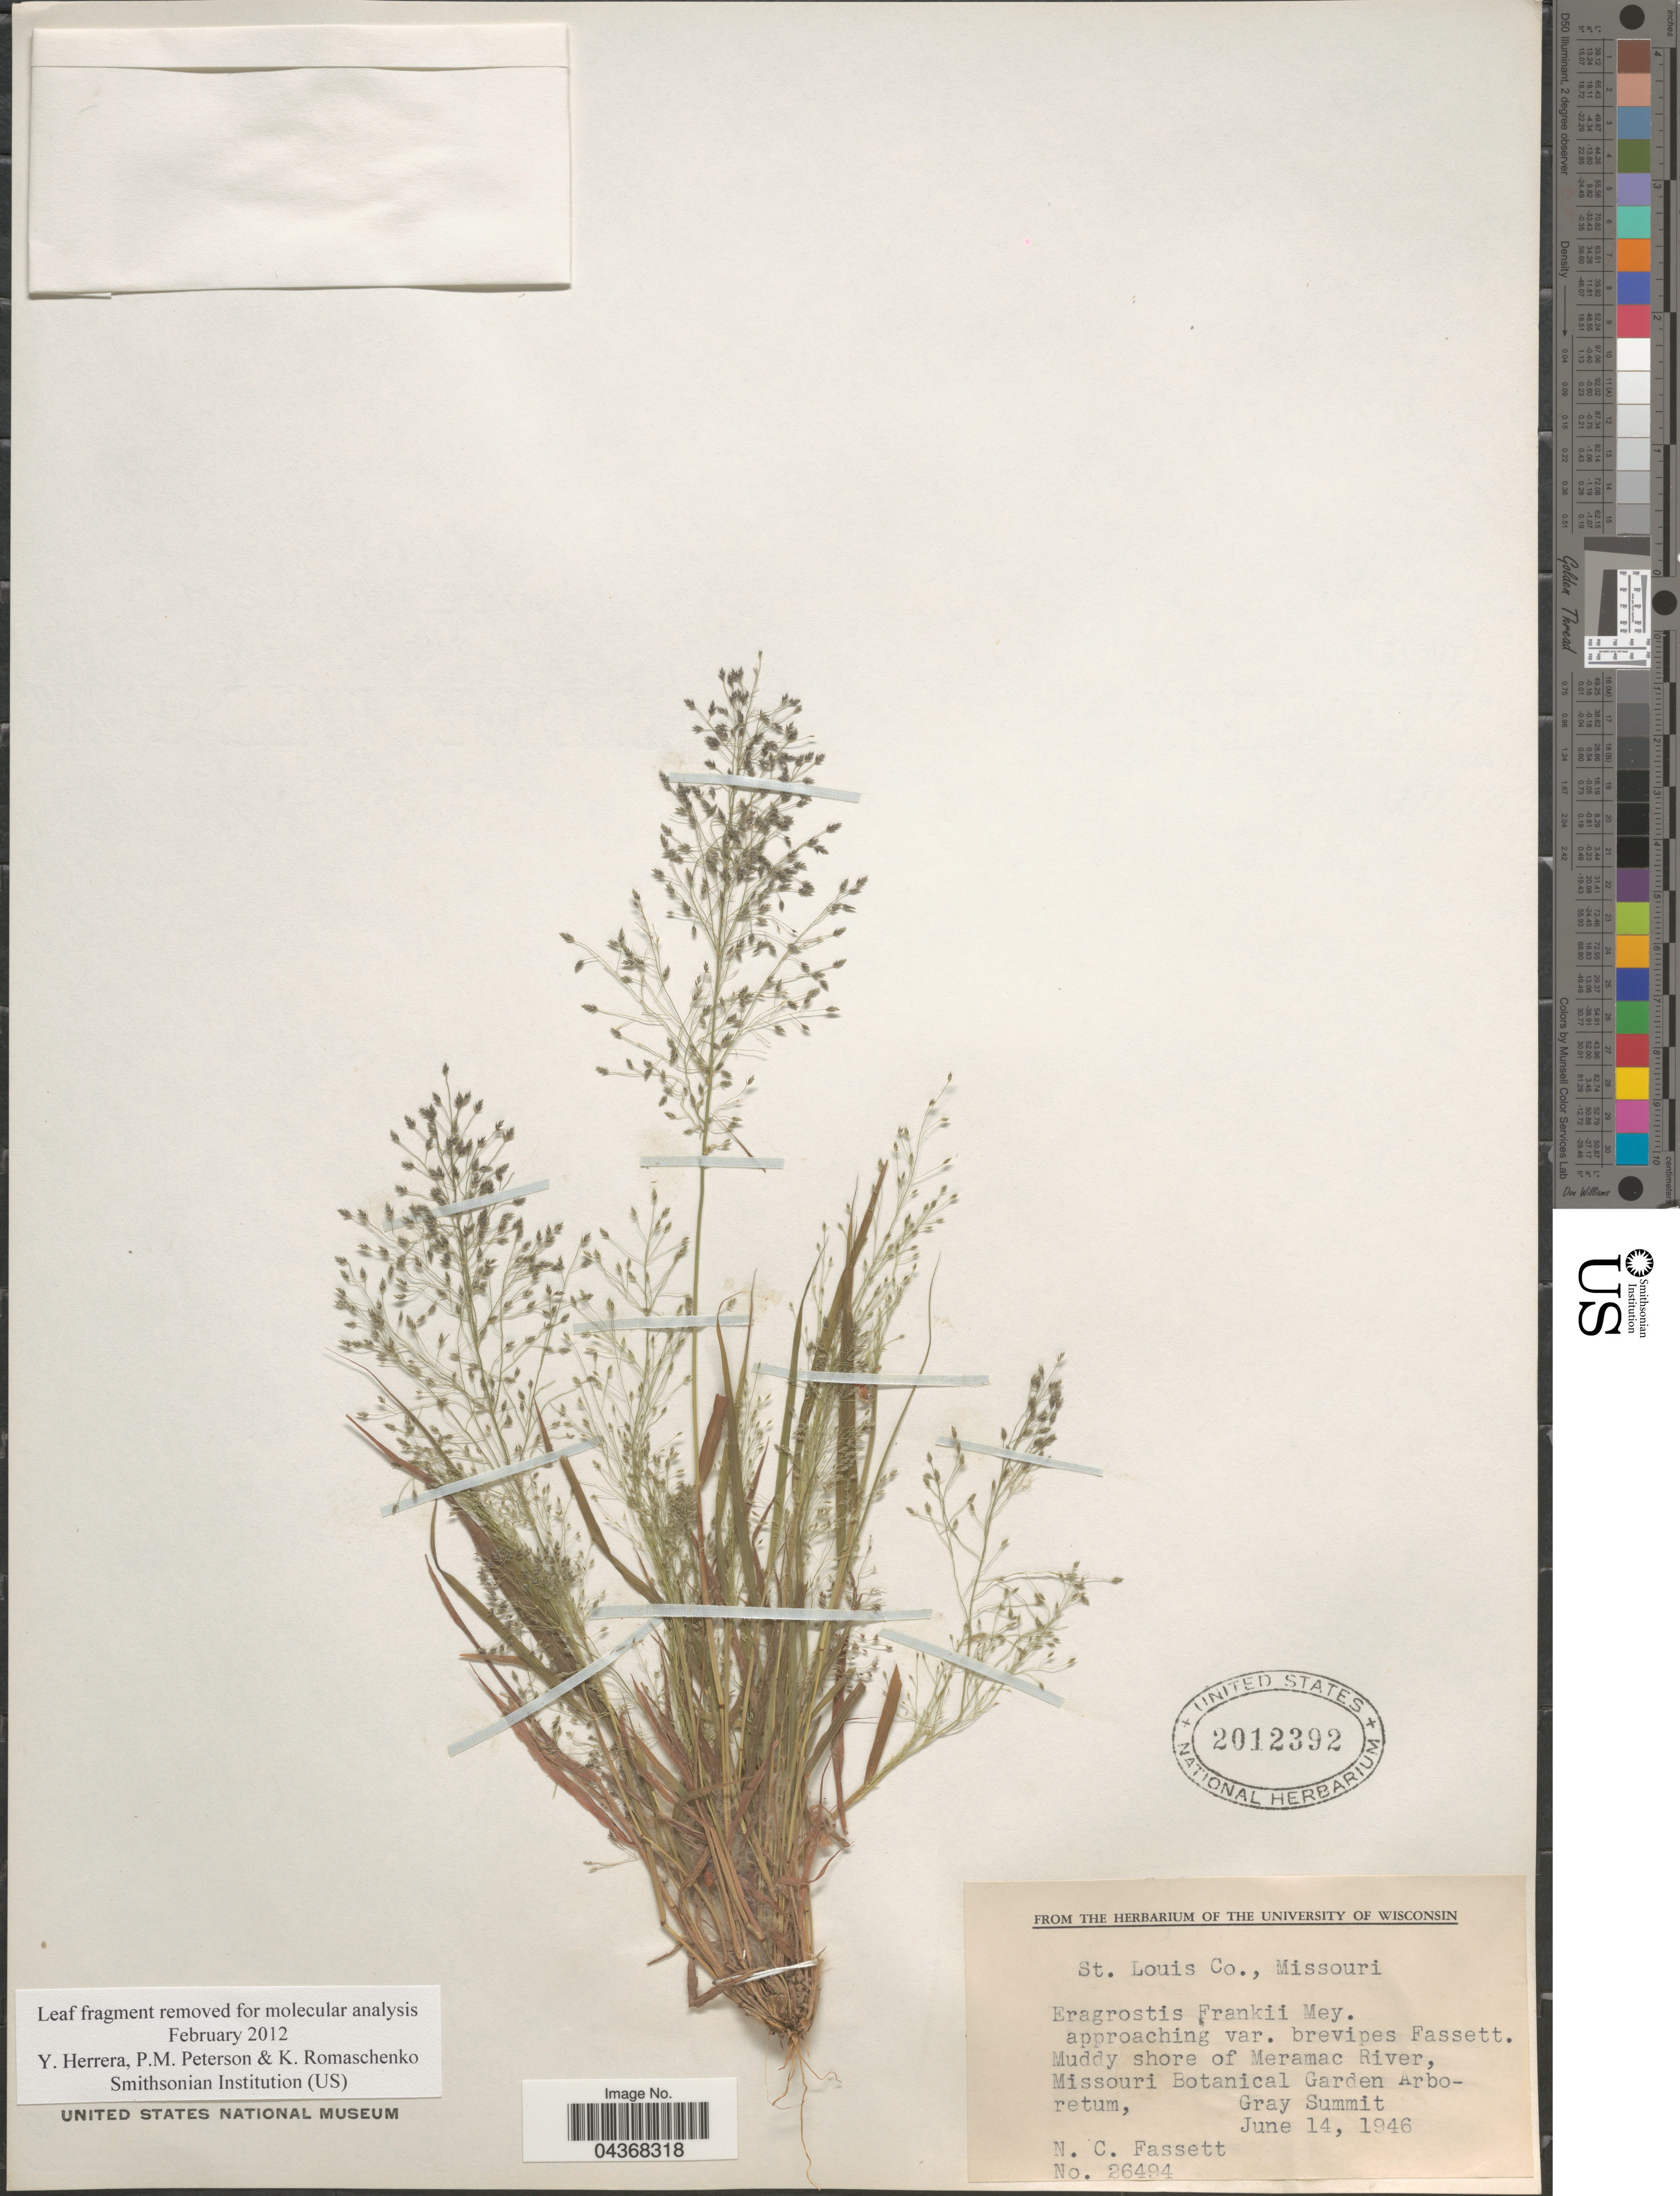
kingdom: Plantae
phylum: Tracheophyta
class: Liliopsida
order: Poales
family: Poaceae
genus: Eragrostis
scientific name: Eragrostis frankii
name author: C.A. Mey. ex Steud.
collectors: N. C. Fassett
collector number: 26494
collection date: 1946-06-14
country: United States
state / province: Missouri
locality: St. Louis Co. Muddy shore of Meramac River, Missouri Botanical Garden Arboreteum, Gray Summit.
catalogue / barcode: US 2012392